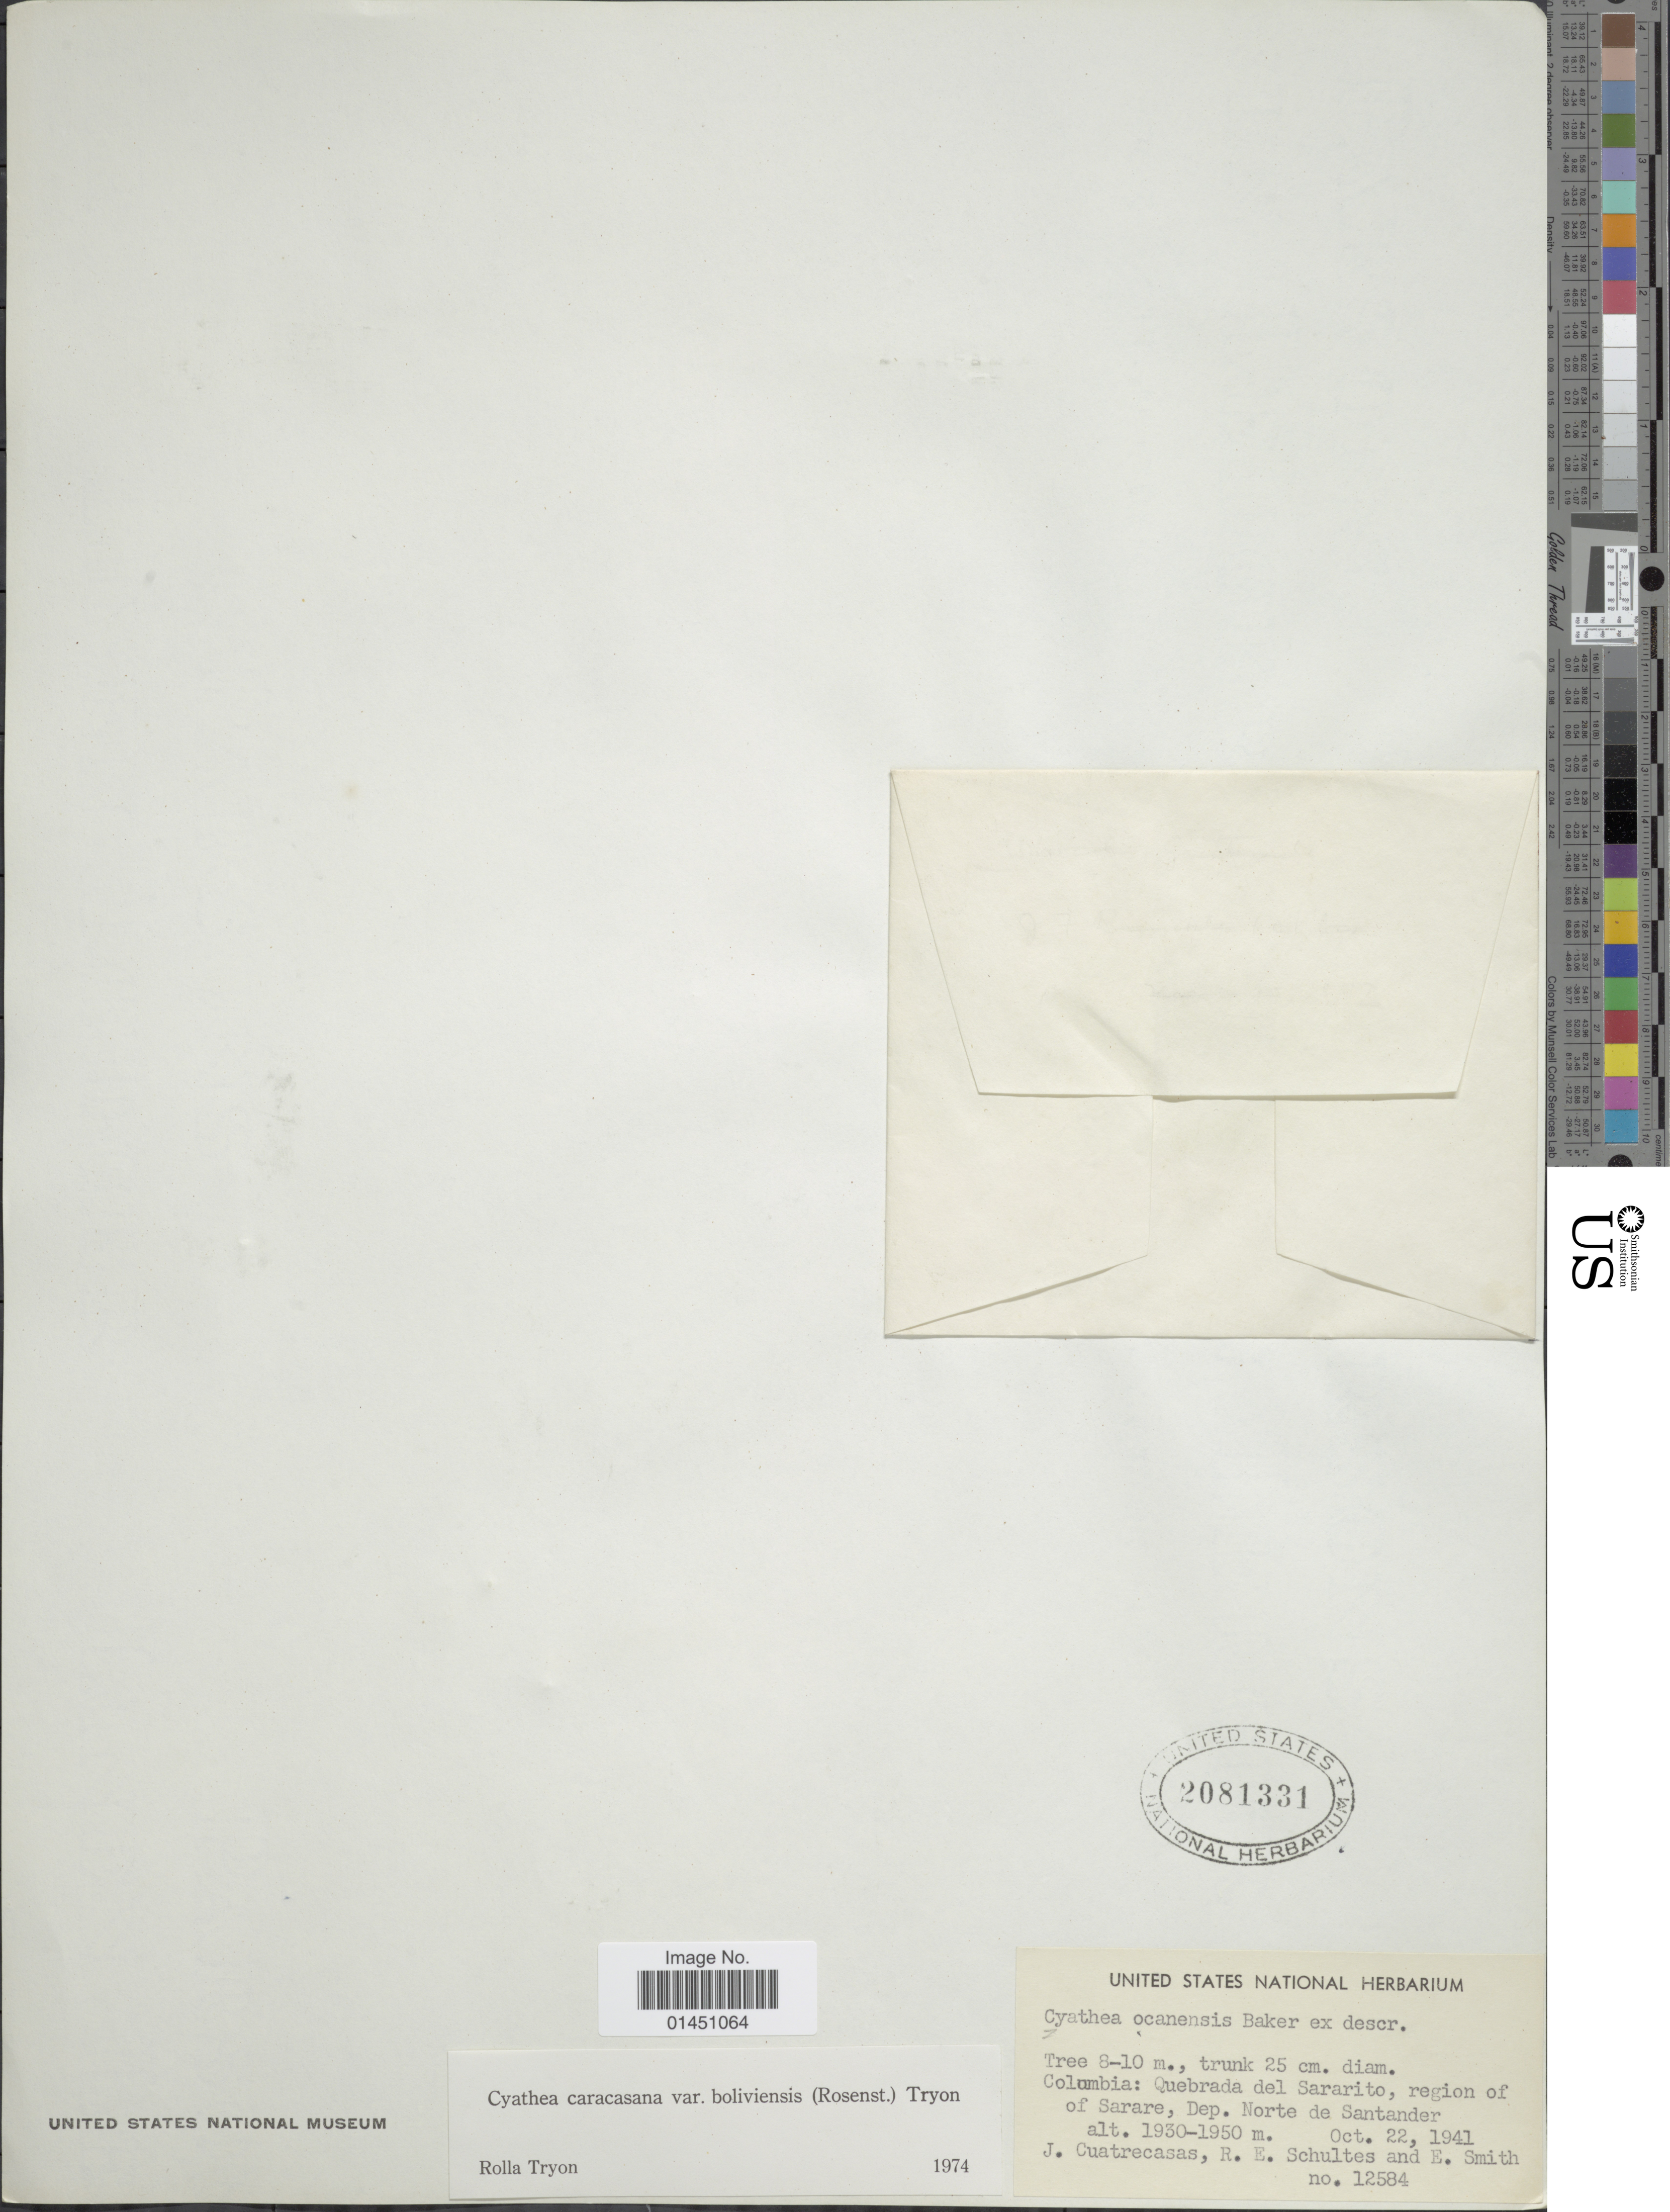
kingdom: Plantae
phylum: Tracheophyta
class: Polypodiopsida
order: Cyatheales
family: Cyatheaceae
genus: Cyathea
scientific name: Cyathea caracasana var. boliviensis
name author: (Rosenst.) R.M. Tryon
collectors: J. Cuatrecasas, R. E. Schultes & E. Smith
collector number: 12584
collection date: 1941-10-22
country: Colombia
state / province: Norte de Santander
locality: Quebrada del Sararito, region of Sarare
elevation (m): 1930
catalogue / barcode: US 2081331